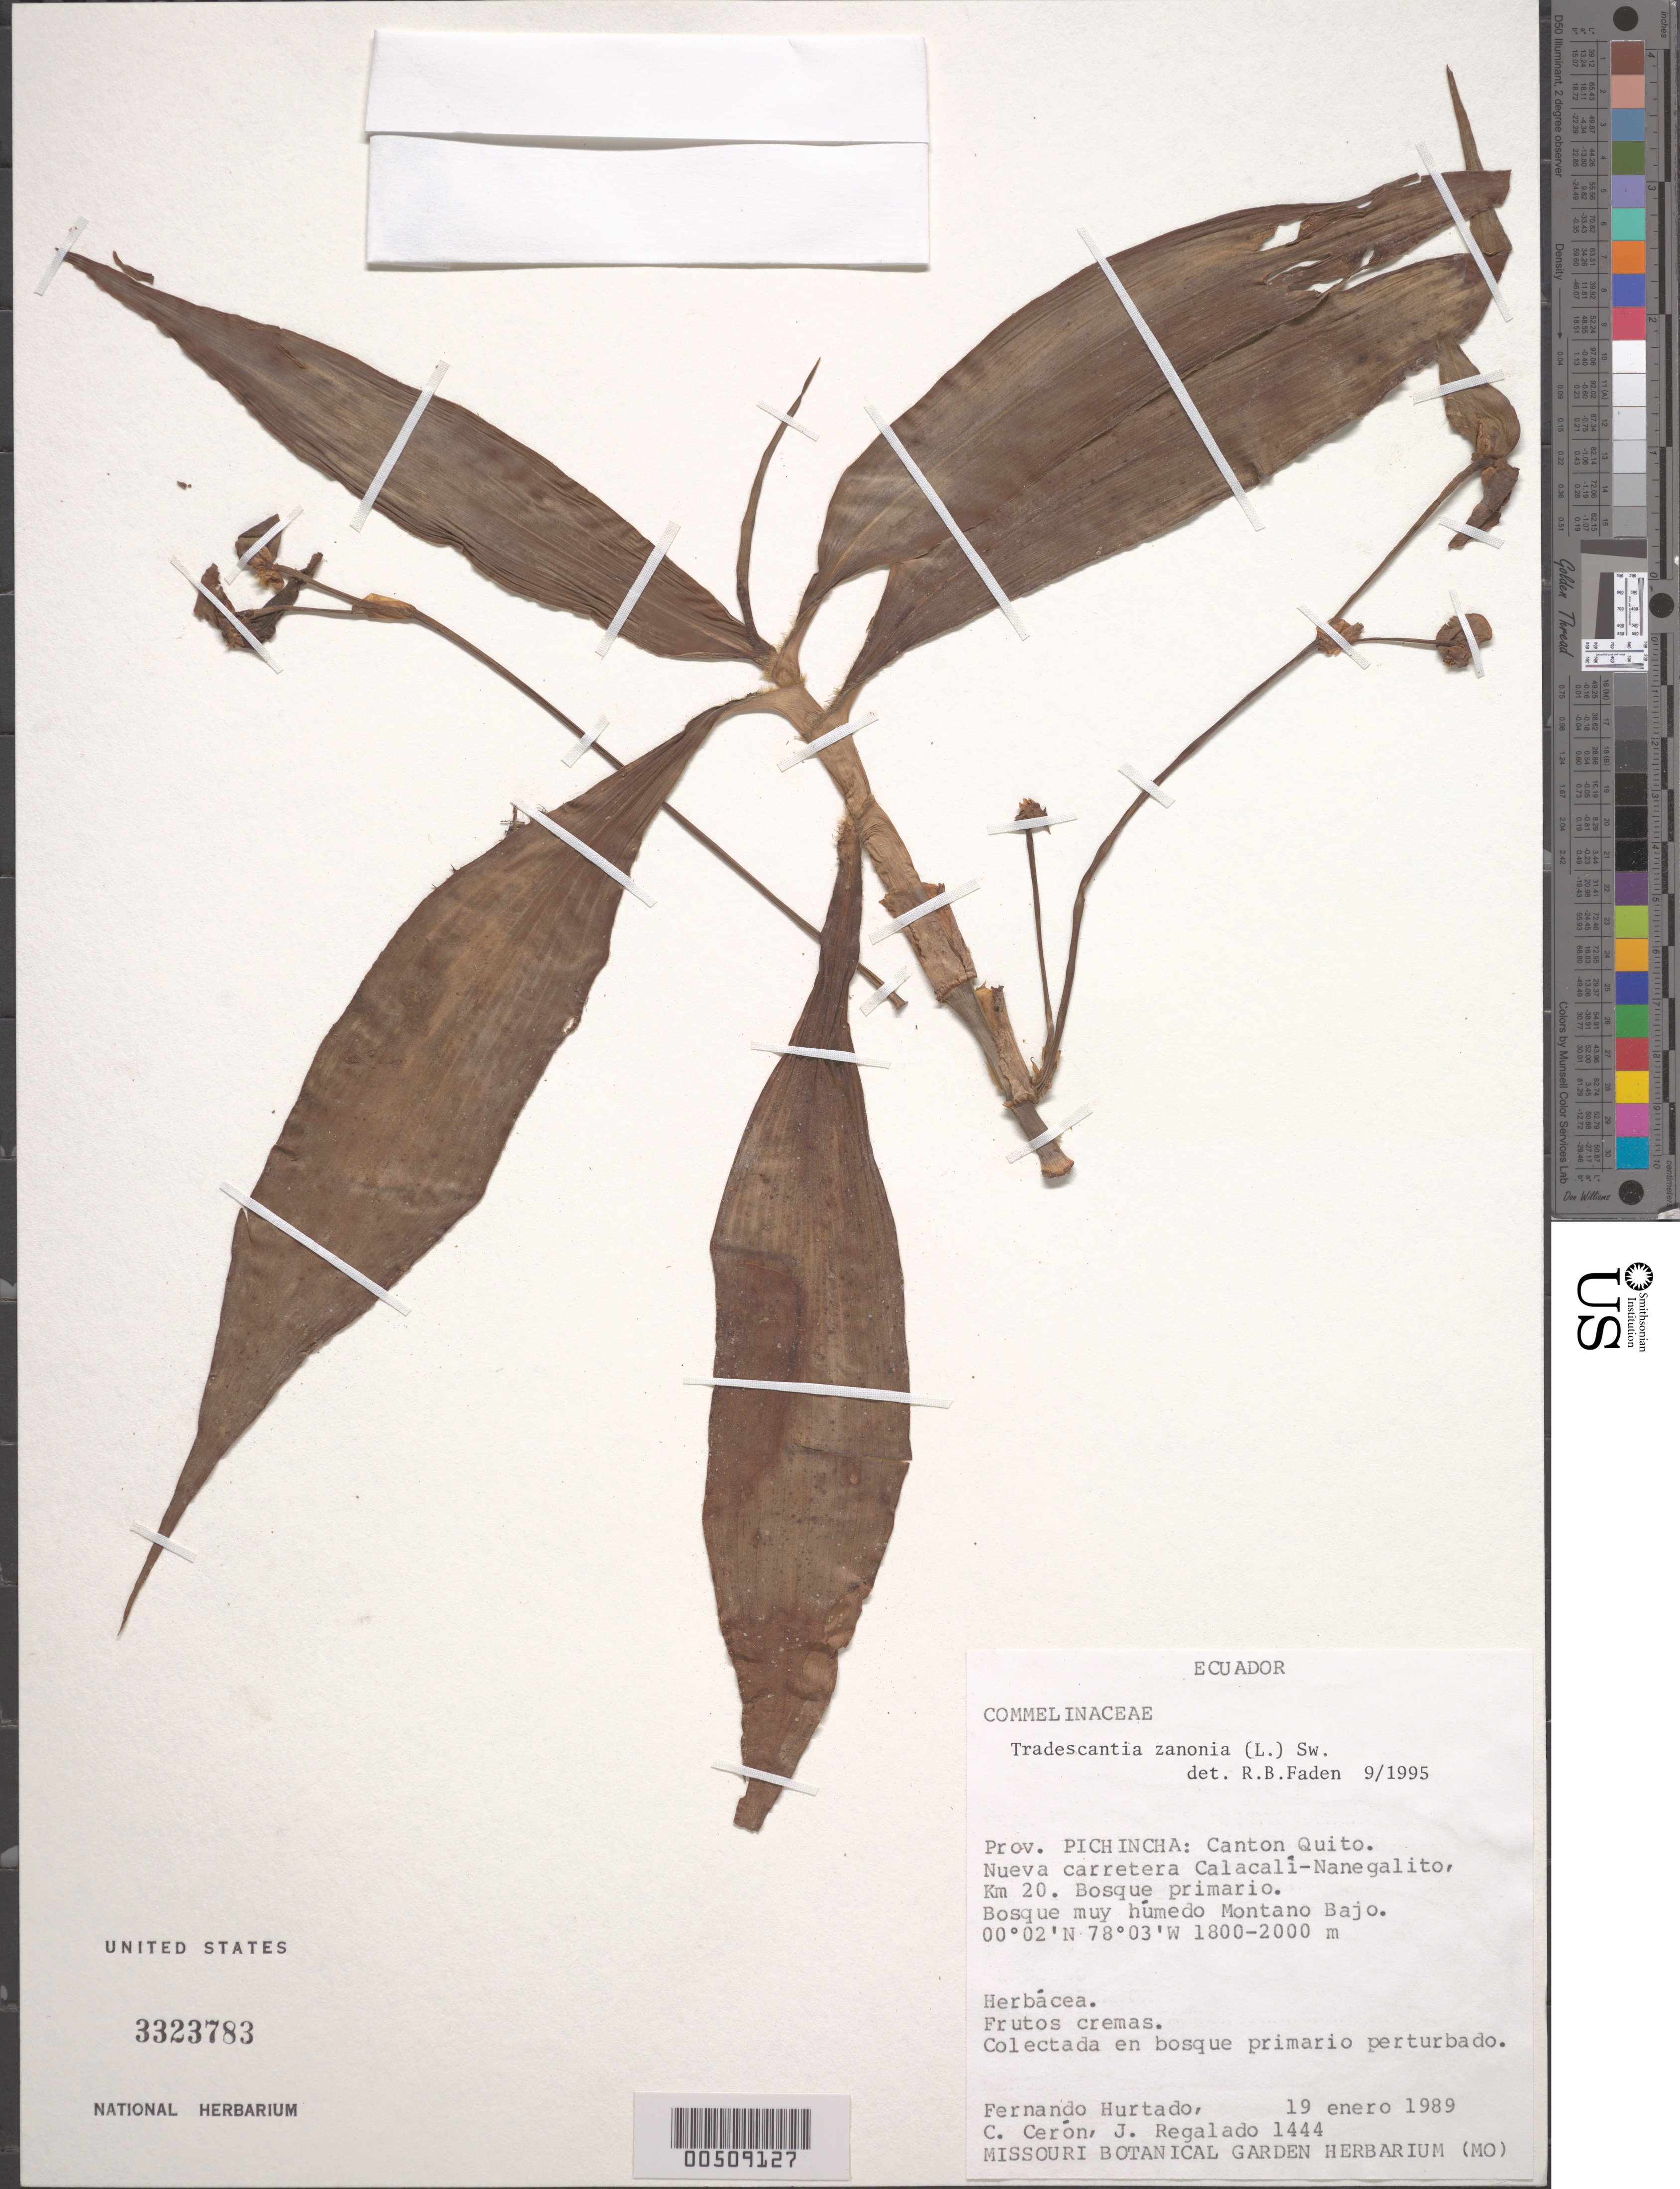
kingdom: Plantae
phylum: Tracheophyta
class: Liliopsida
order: Commelinales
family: Commelinaceae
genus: Tradescantia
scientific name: Tradescantia zanonia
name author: (L.) Sw.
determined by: Faden, Robert B., (US), Smithsonian Institution - National Museum of Natural History (UNITED STATES)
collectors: F. Hurtado, C. E. Cerón M. & J. C. Regalado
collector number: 1444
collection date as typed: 19 Jan 1989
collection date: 1989-01-19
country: Ecuador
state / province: Pichincha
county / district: Quito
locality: Canton quito, calaCali-nanegalito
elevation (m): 1800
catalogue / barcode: US 3323783